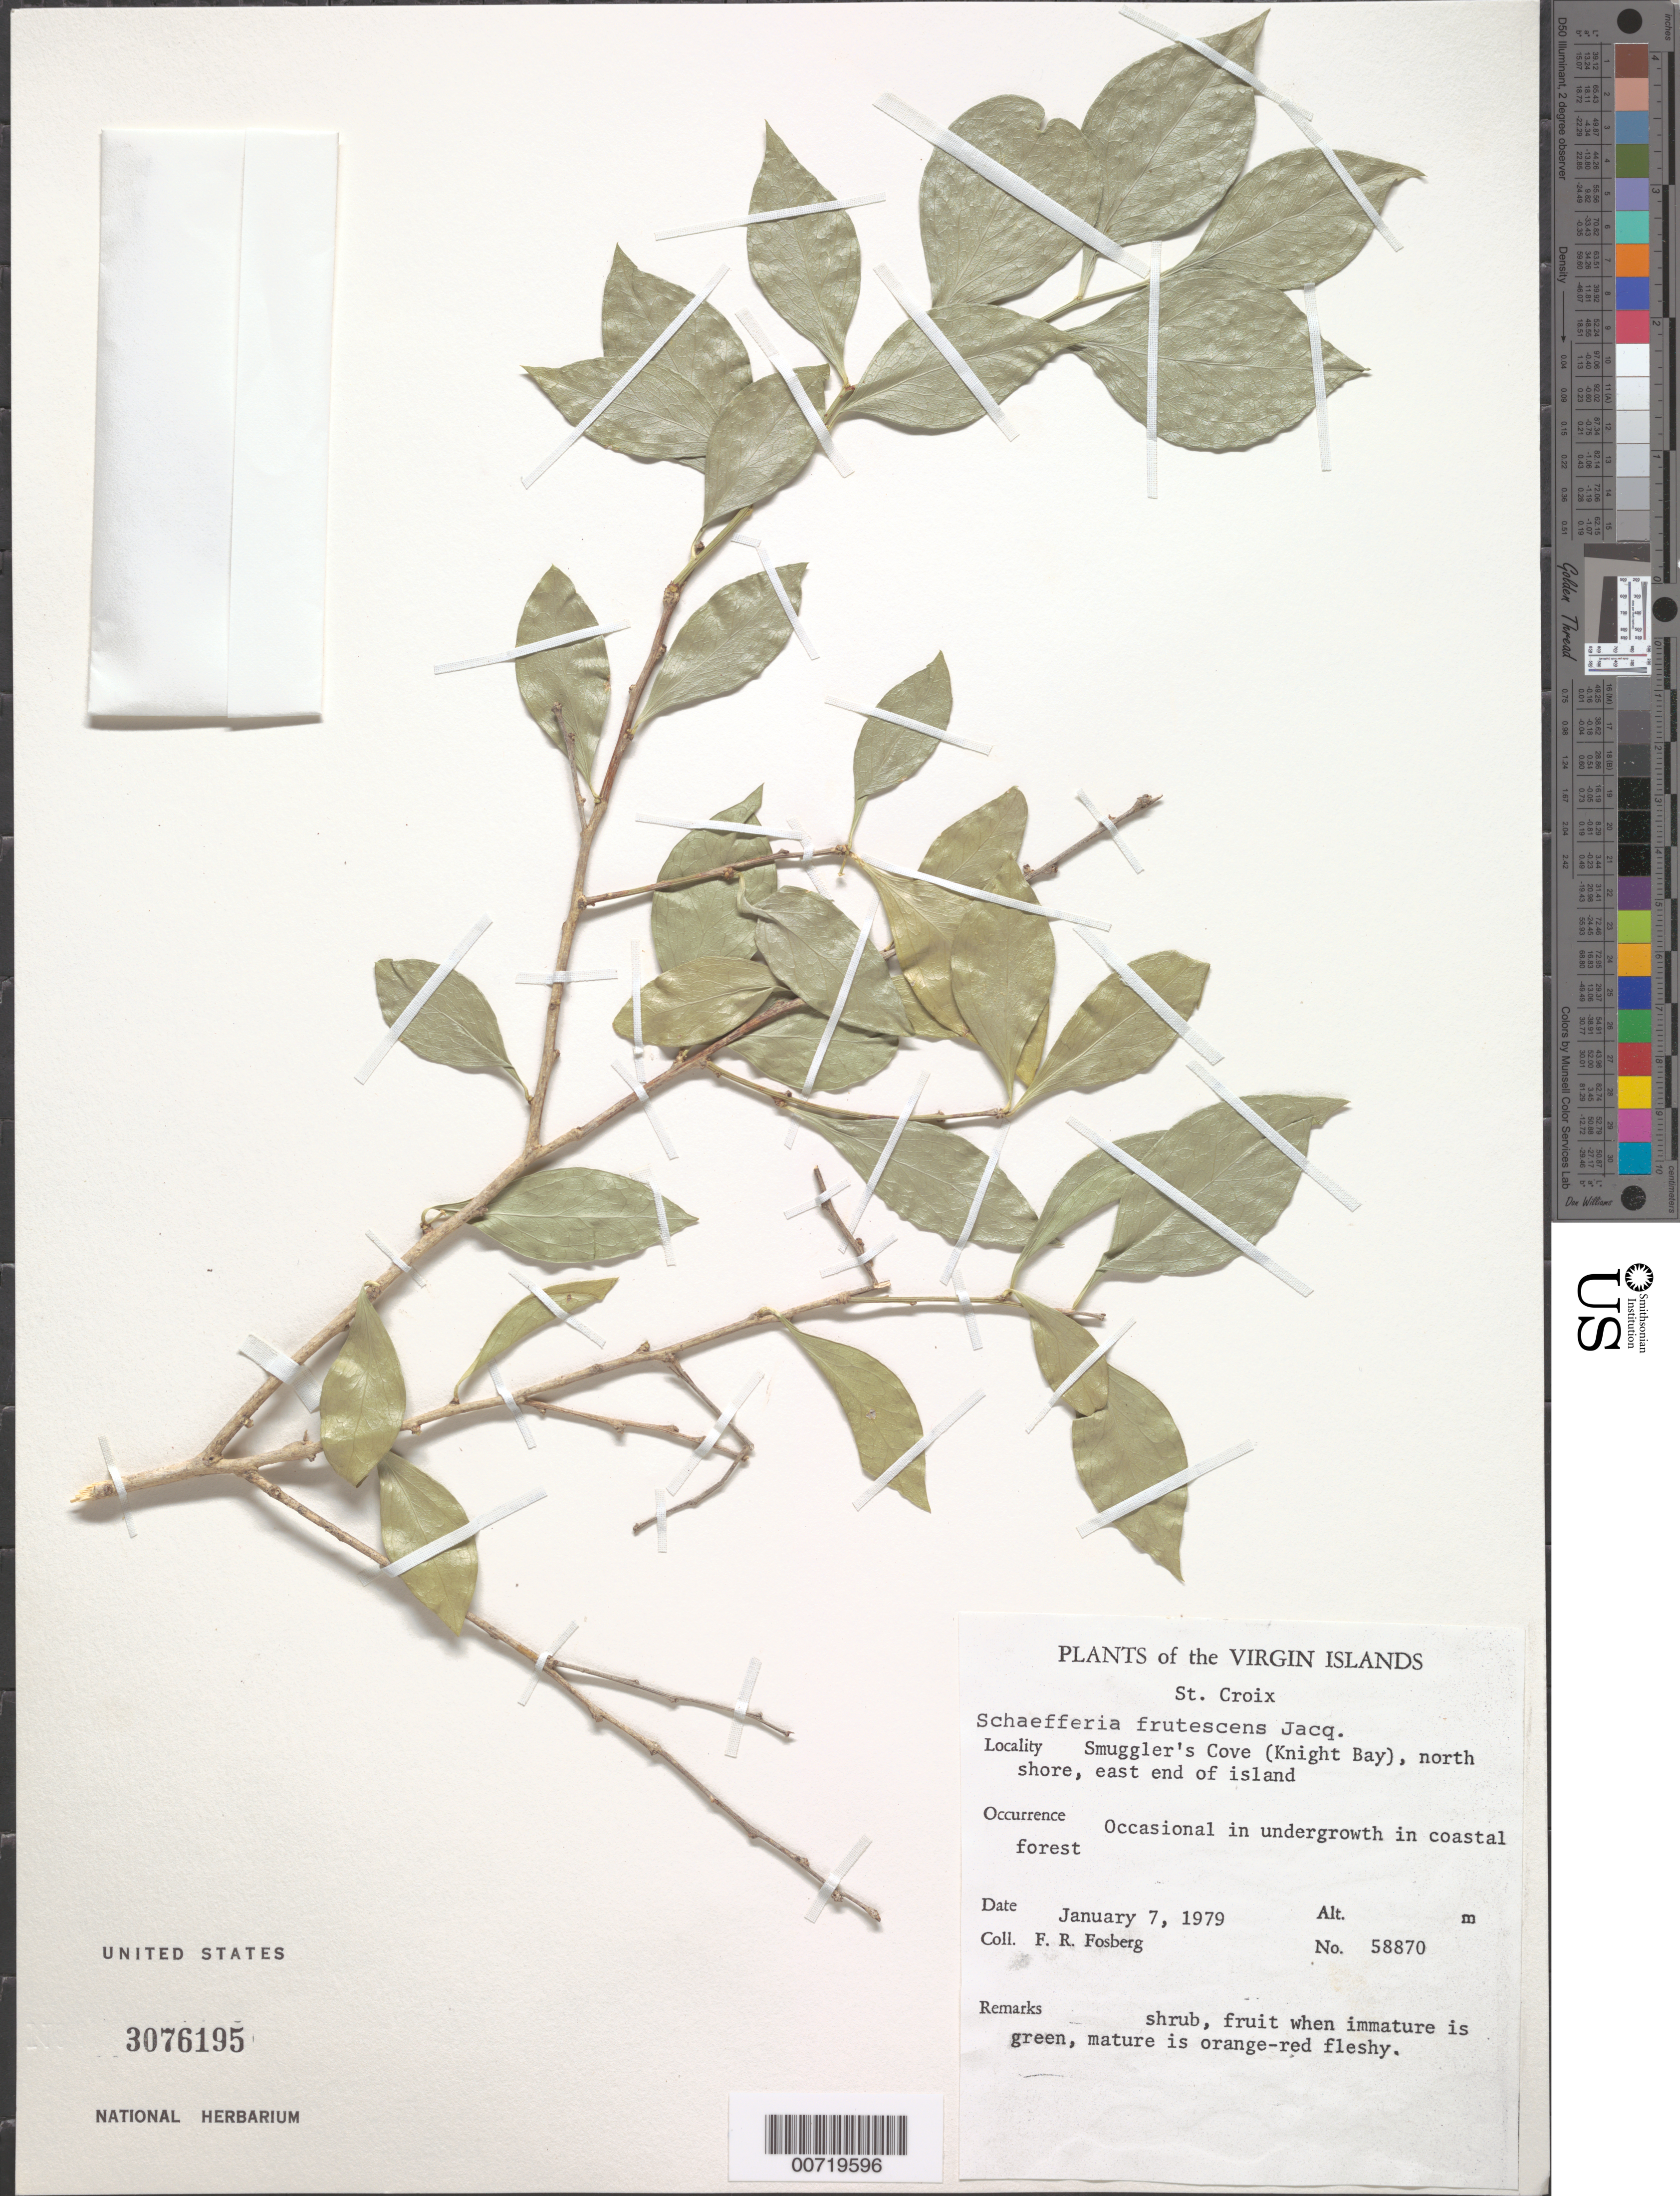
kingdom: Plantae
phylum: Tracheophyta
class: Magnoliopsida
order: Celastrales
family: Celastraceae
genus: Schaefferia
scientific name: Schaefferia frutescens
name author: Jacq.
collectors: F. R. Fosberg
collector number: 58870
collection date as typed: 07 Jan 1979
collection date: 1979-01-07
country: U.S. Virgin Islands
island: St. Croix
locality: Smuggler's Cove (Knight Bay), N shore, E end of Island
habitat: Undergrowth in coastal forest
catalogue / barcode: US 3076195